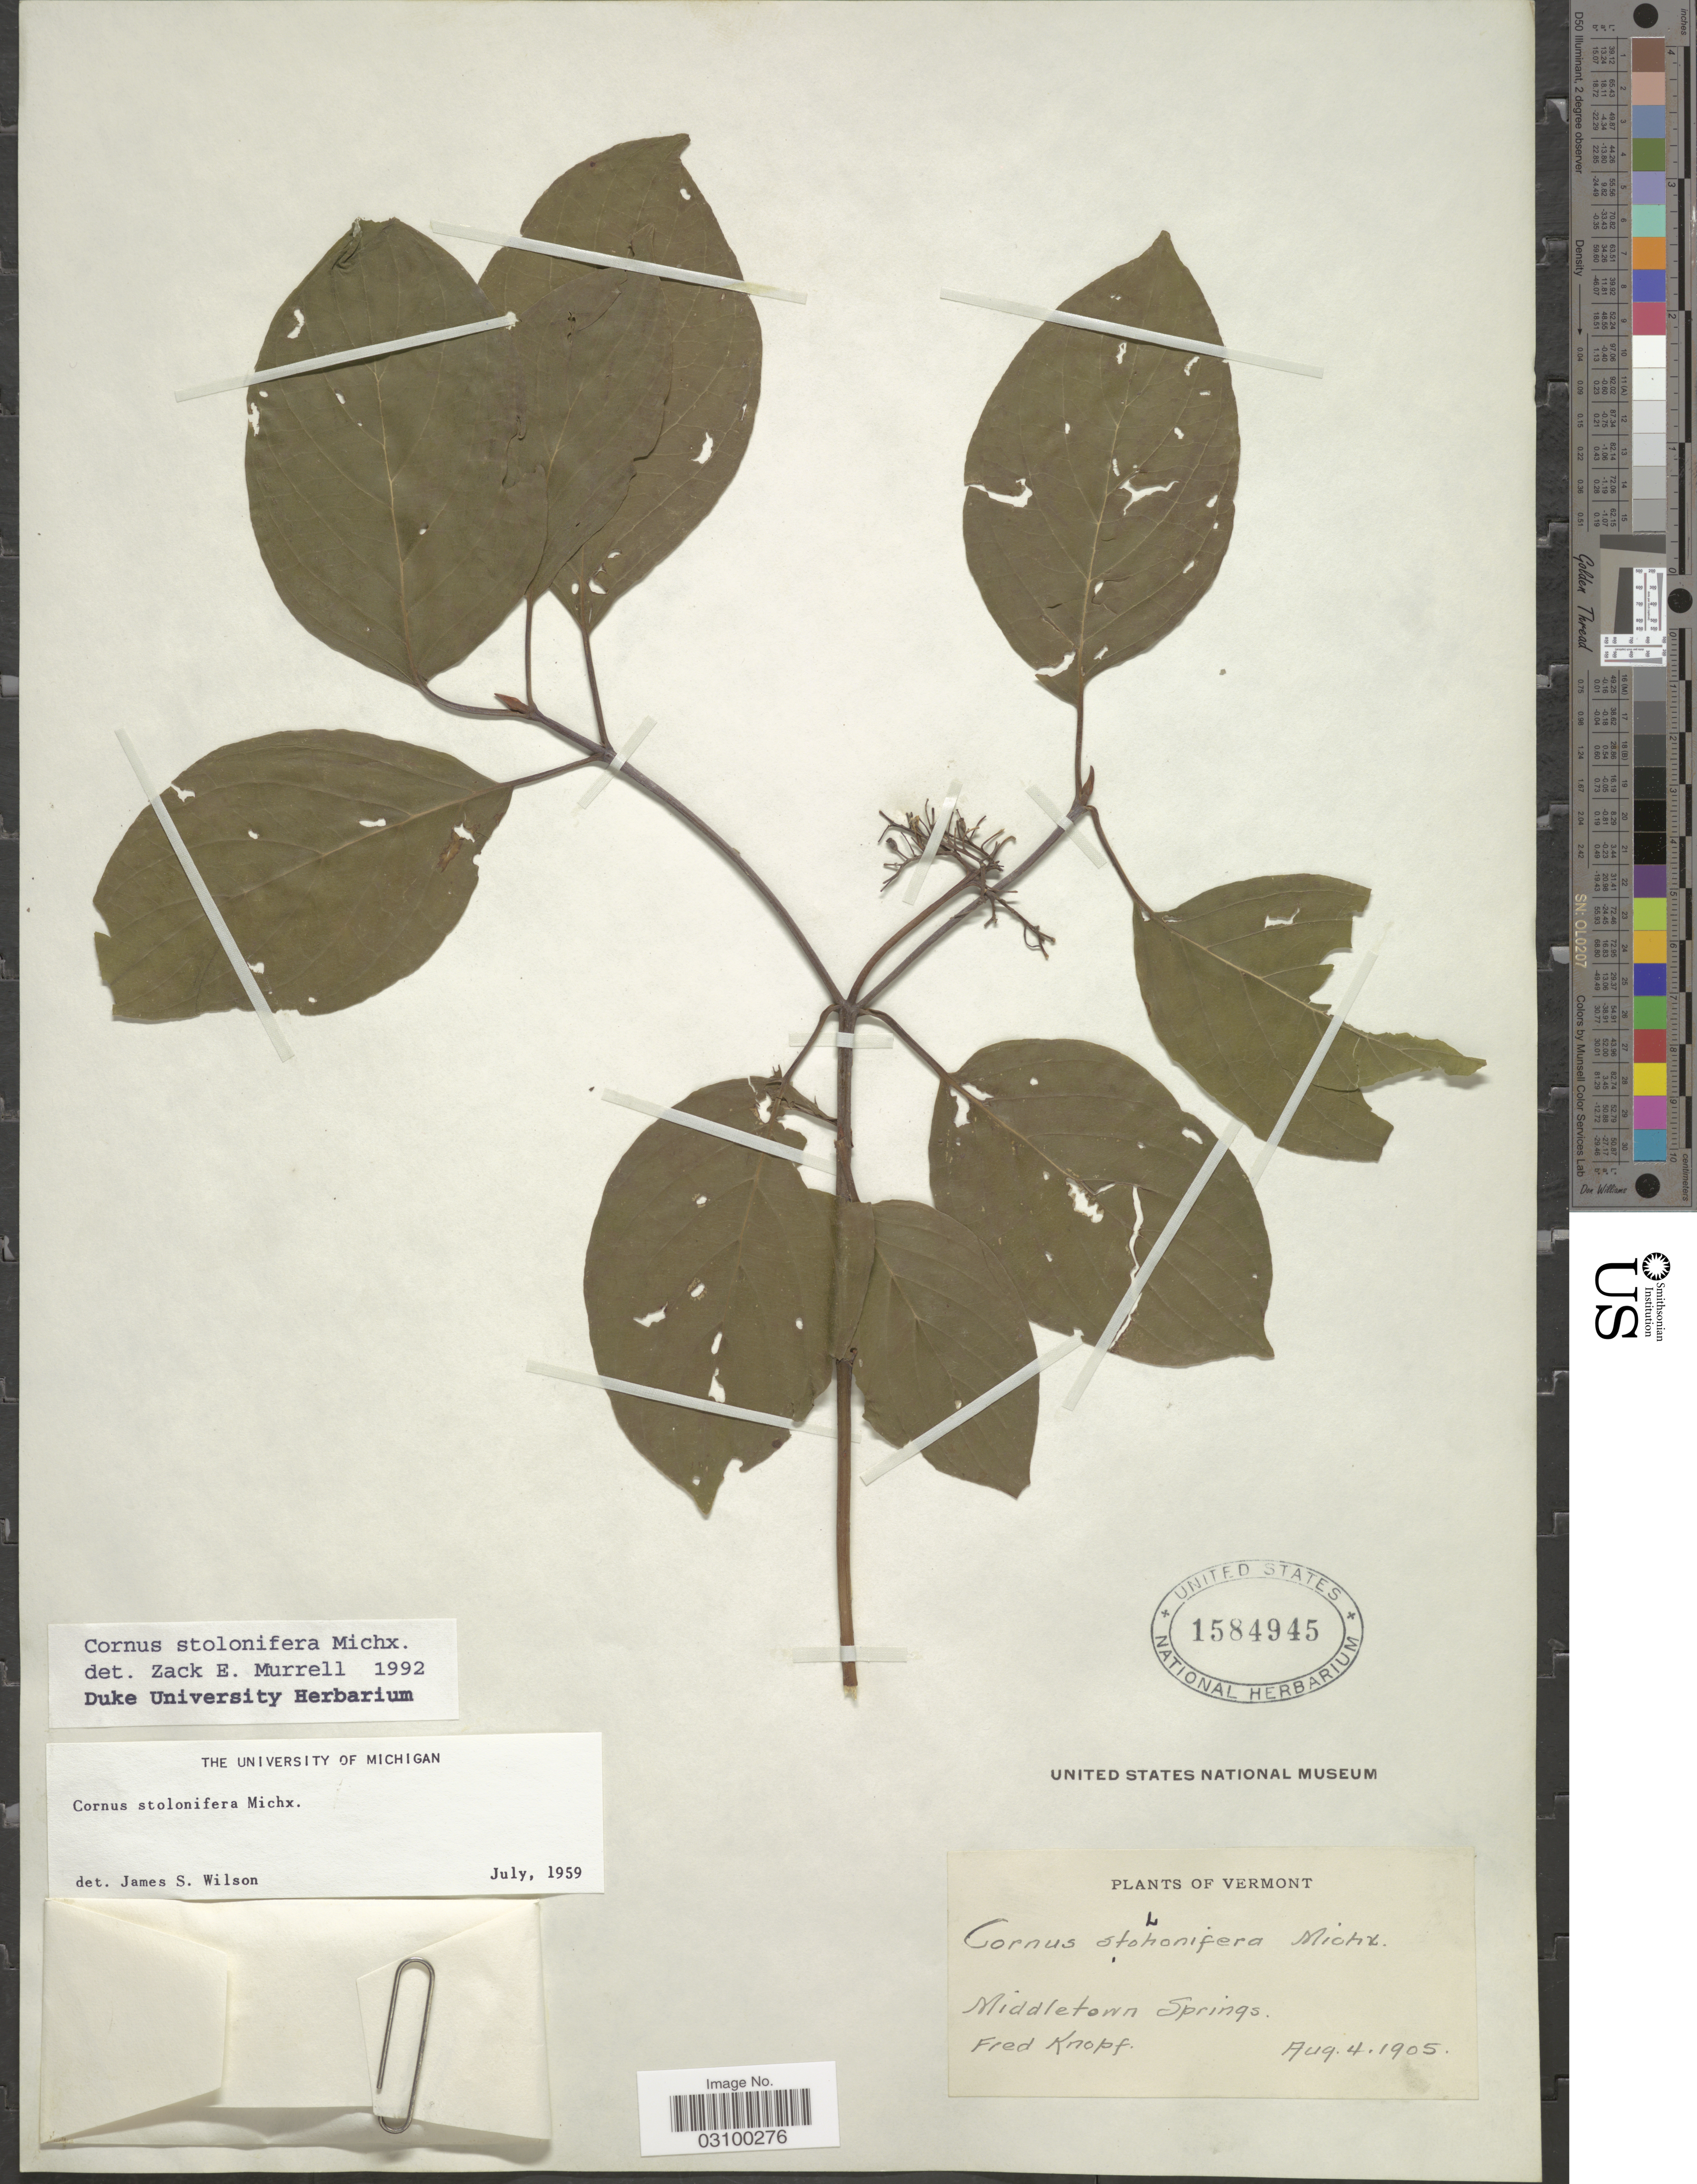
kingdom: Plantae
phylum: Tracheophyta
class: Magnoliopsida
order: Cornales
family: Cornaceae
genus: Cornus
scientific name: Cornus sericea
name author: L.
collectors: F. Knopf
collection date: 1905-08-04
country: United States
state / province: Vermont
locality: Middletown Springs.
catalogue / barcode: US 1584945